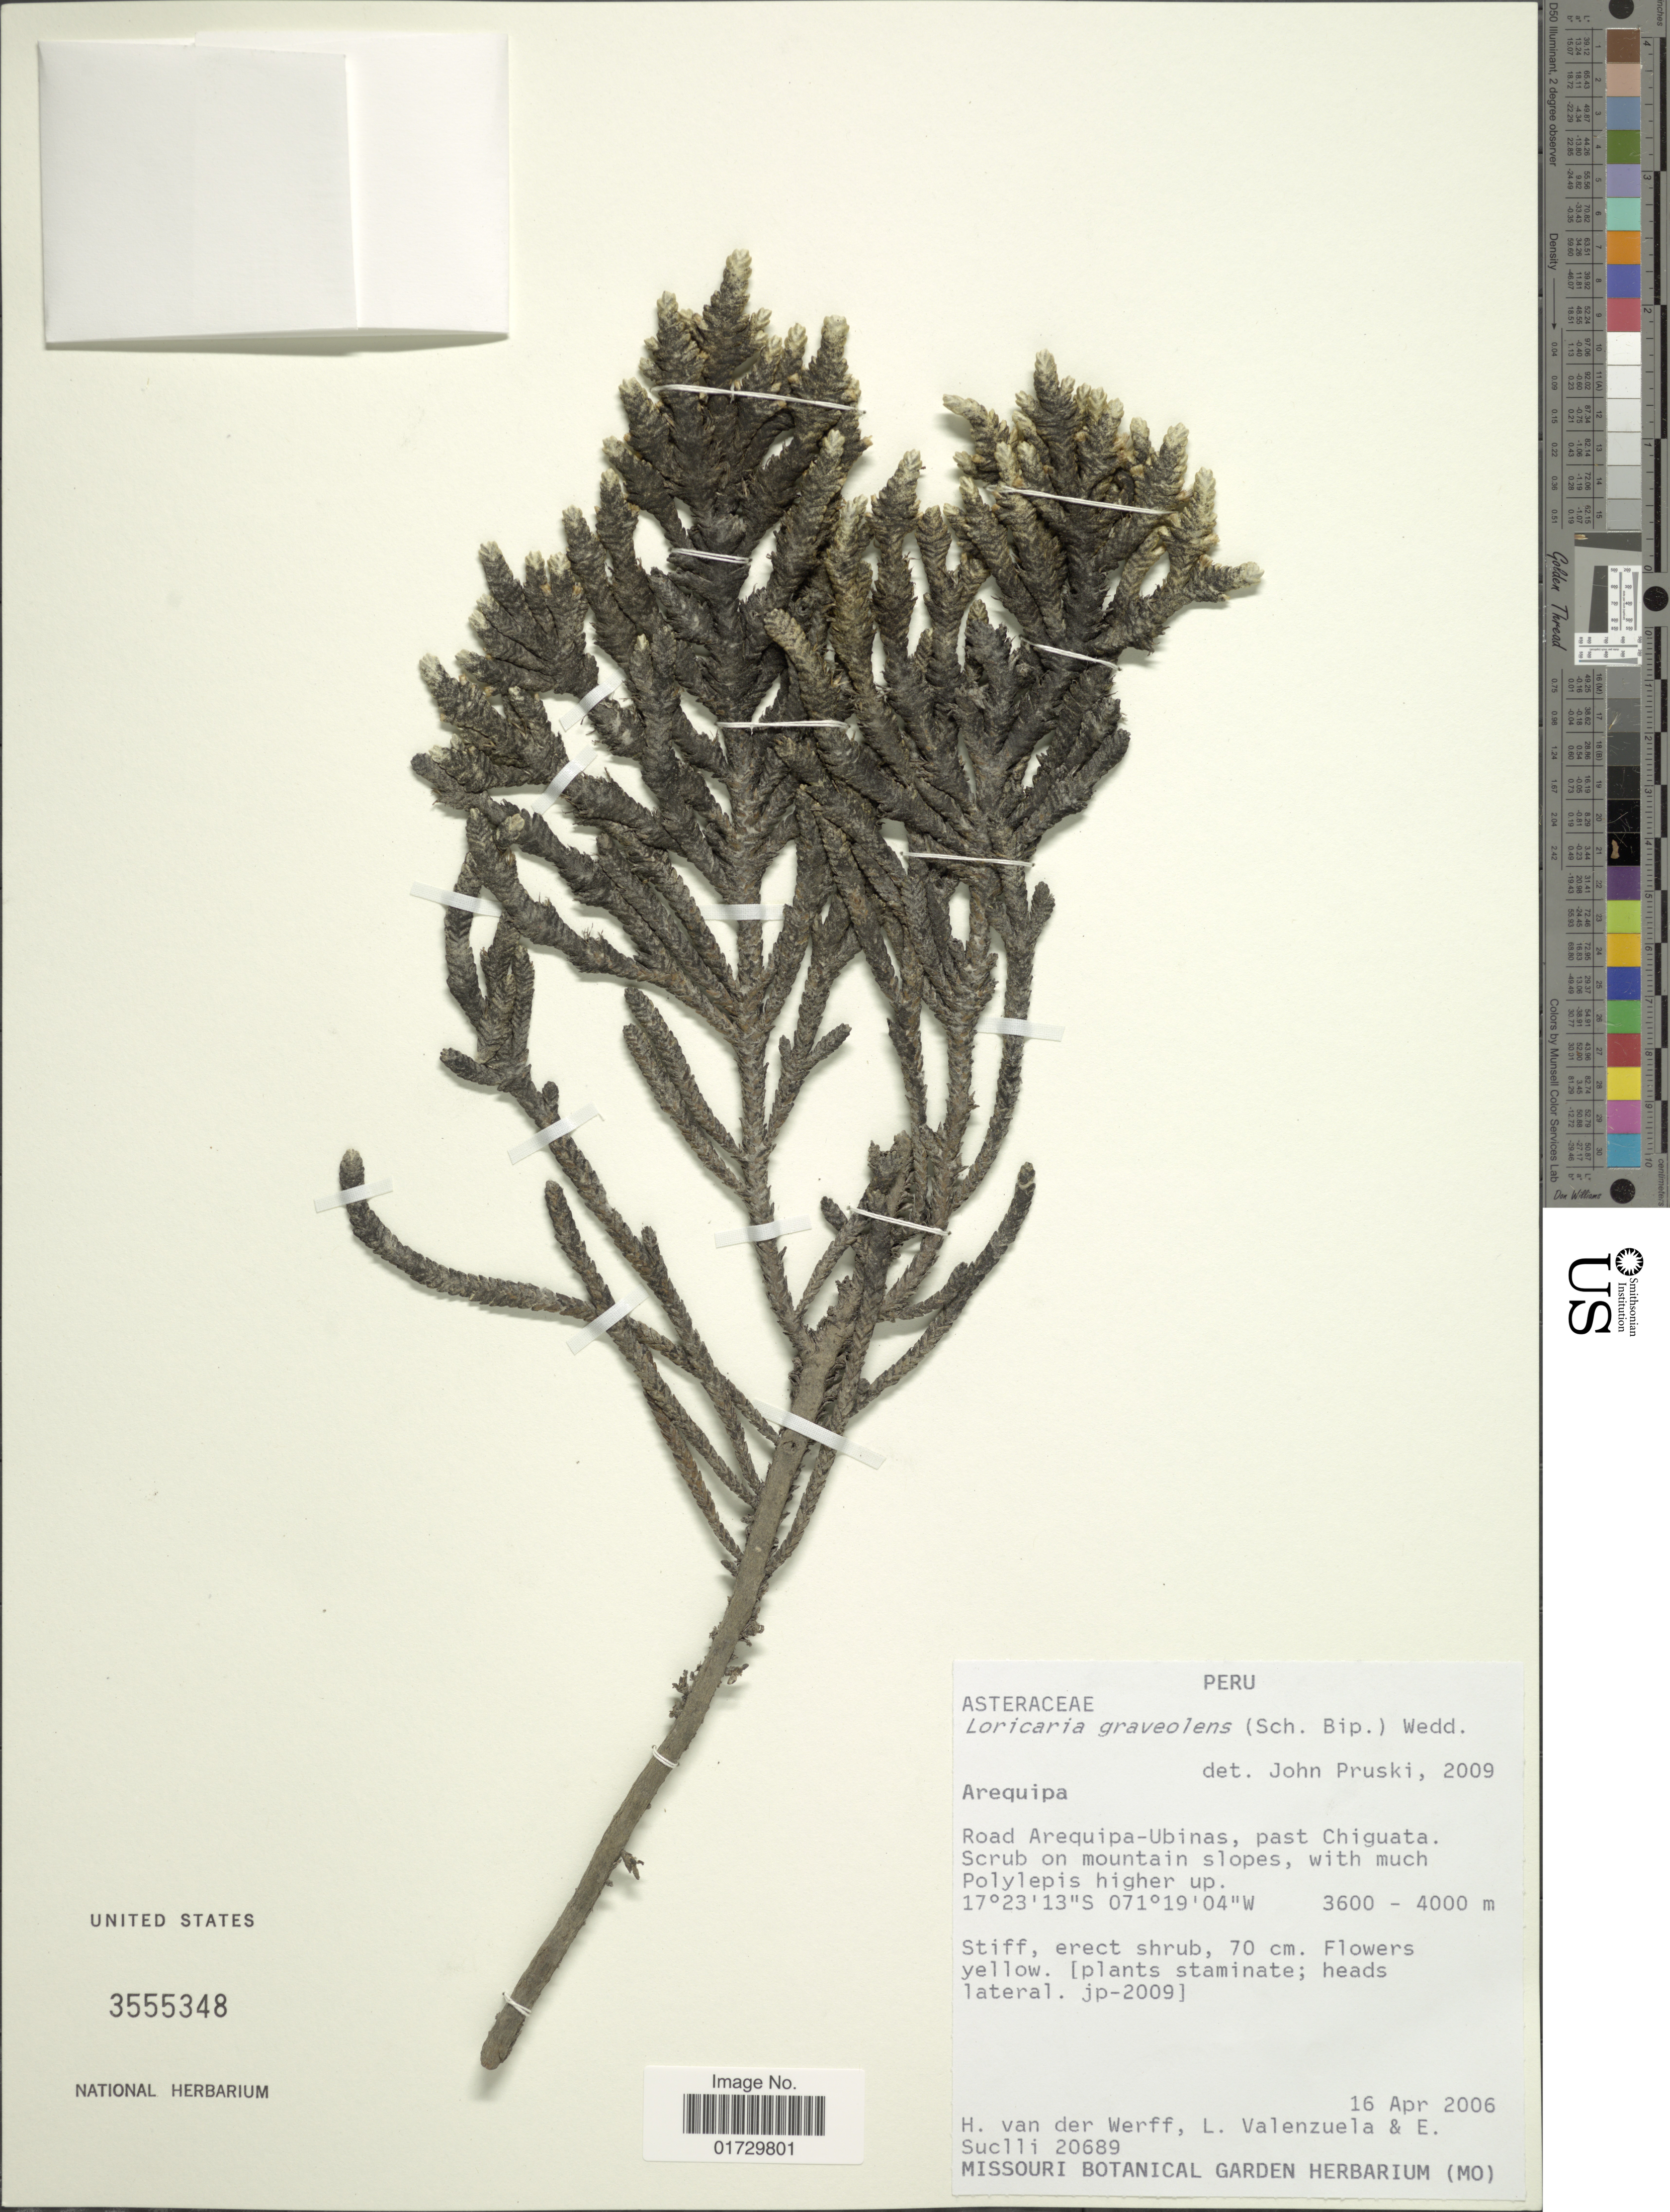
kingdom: Plantae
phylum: Tracheophyta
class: Magnoliopsida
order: Asterales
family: Asteraceae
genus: Loricaria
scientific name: Loricaria graveolens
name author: (Sch. Bip.) Wedd.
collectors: H. van der Werff, L. Valenzuela & E. Suclli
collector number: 20689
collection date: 2006-04-16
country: Peru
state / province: Arequipa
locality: Road Arequipa-Ubinas, past Chiguata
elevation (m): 3600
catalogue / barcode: US 3555348